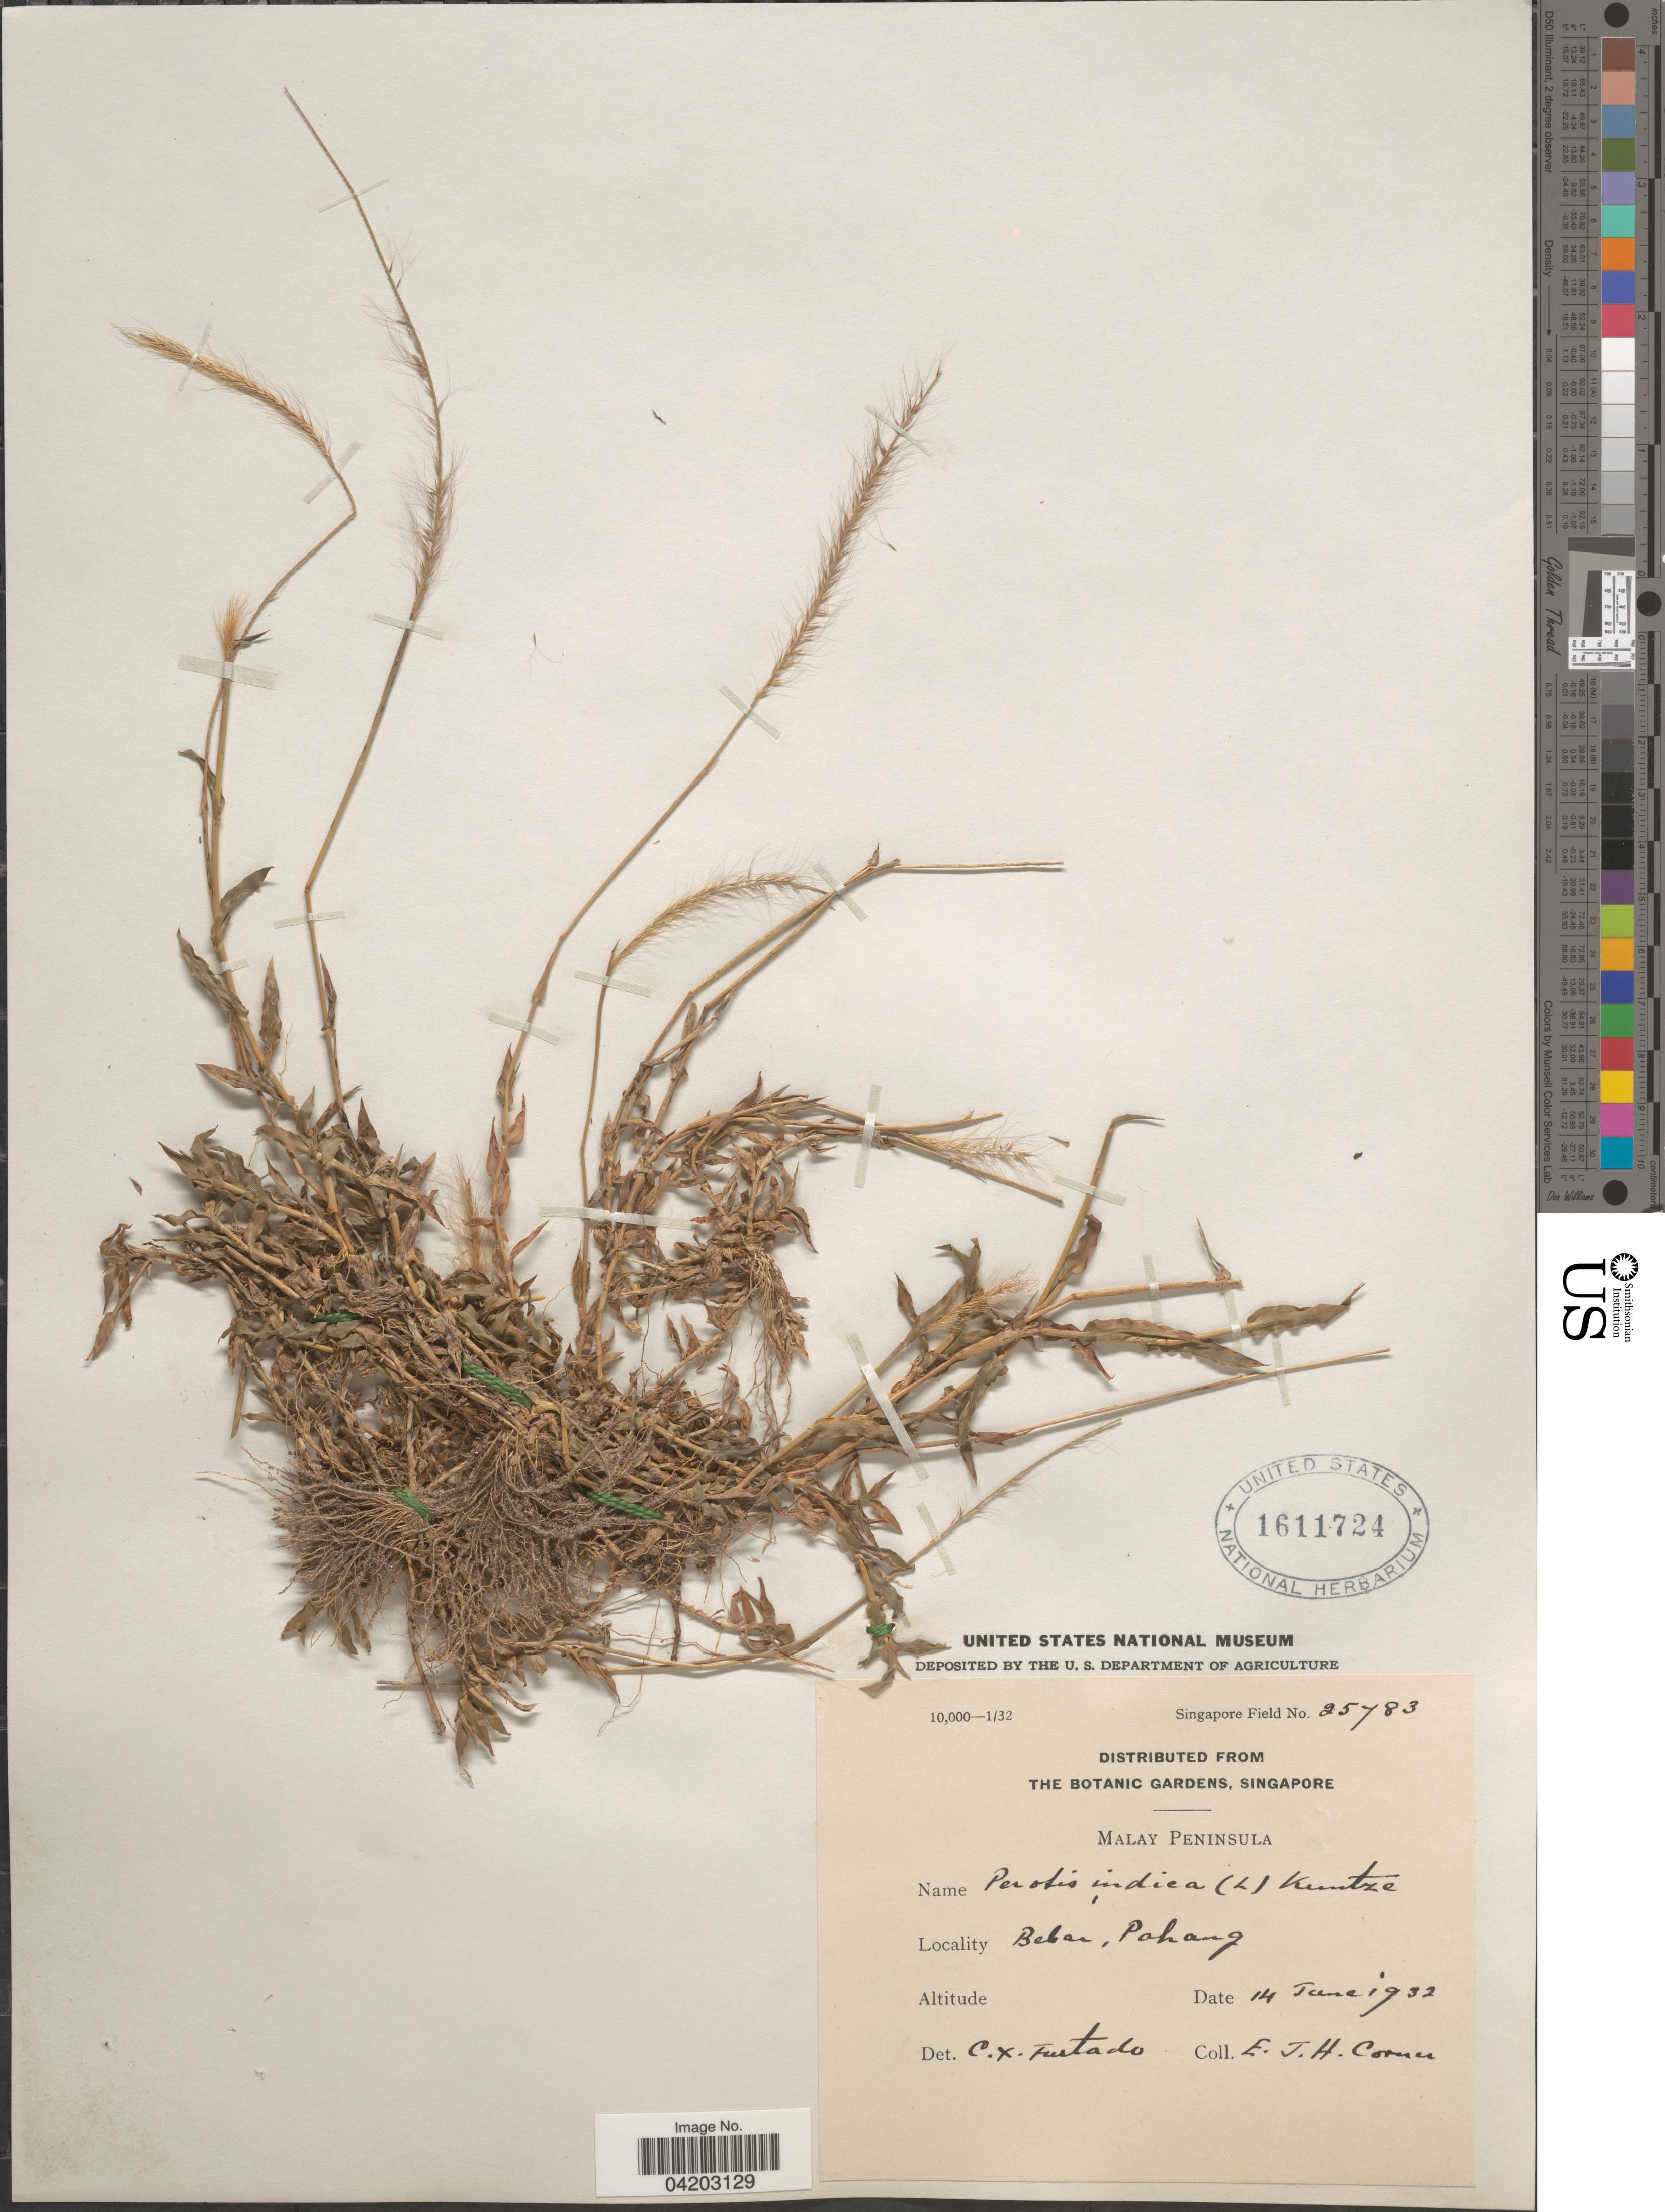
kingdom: Plantae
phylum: Tracheophyta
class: Liliopsida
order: Poales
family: Poaceae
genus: Perotis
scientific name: Perotis indica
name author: (L.) Kuntze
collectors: E. Corner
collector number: Singapore Field 25783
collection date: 1932-06-14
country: Malaysia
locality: Malay Peninsula. Bebar, Pahang.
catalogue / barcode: US 1611724